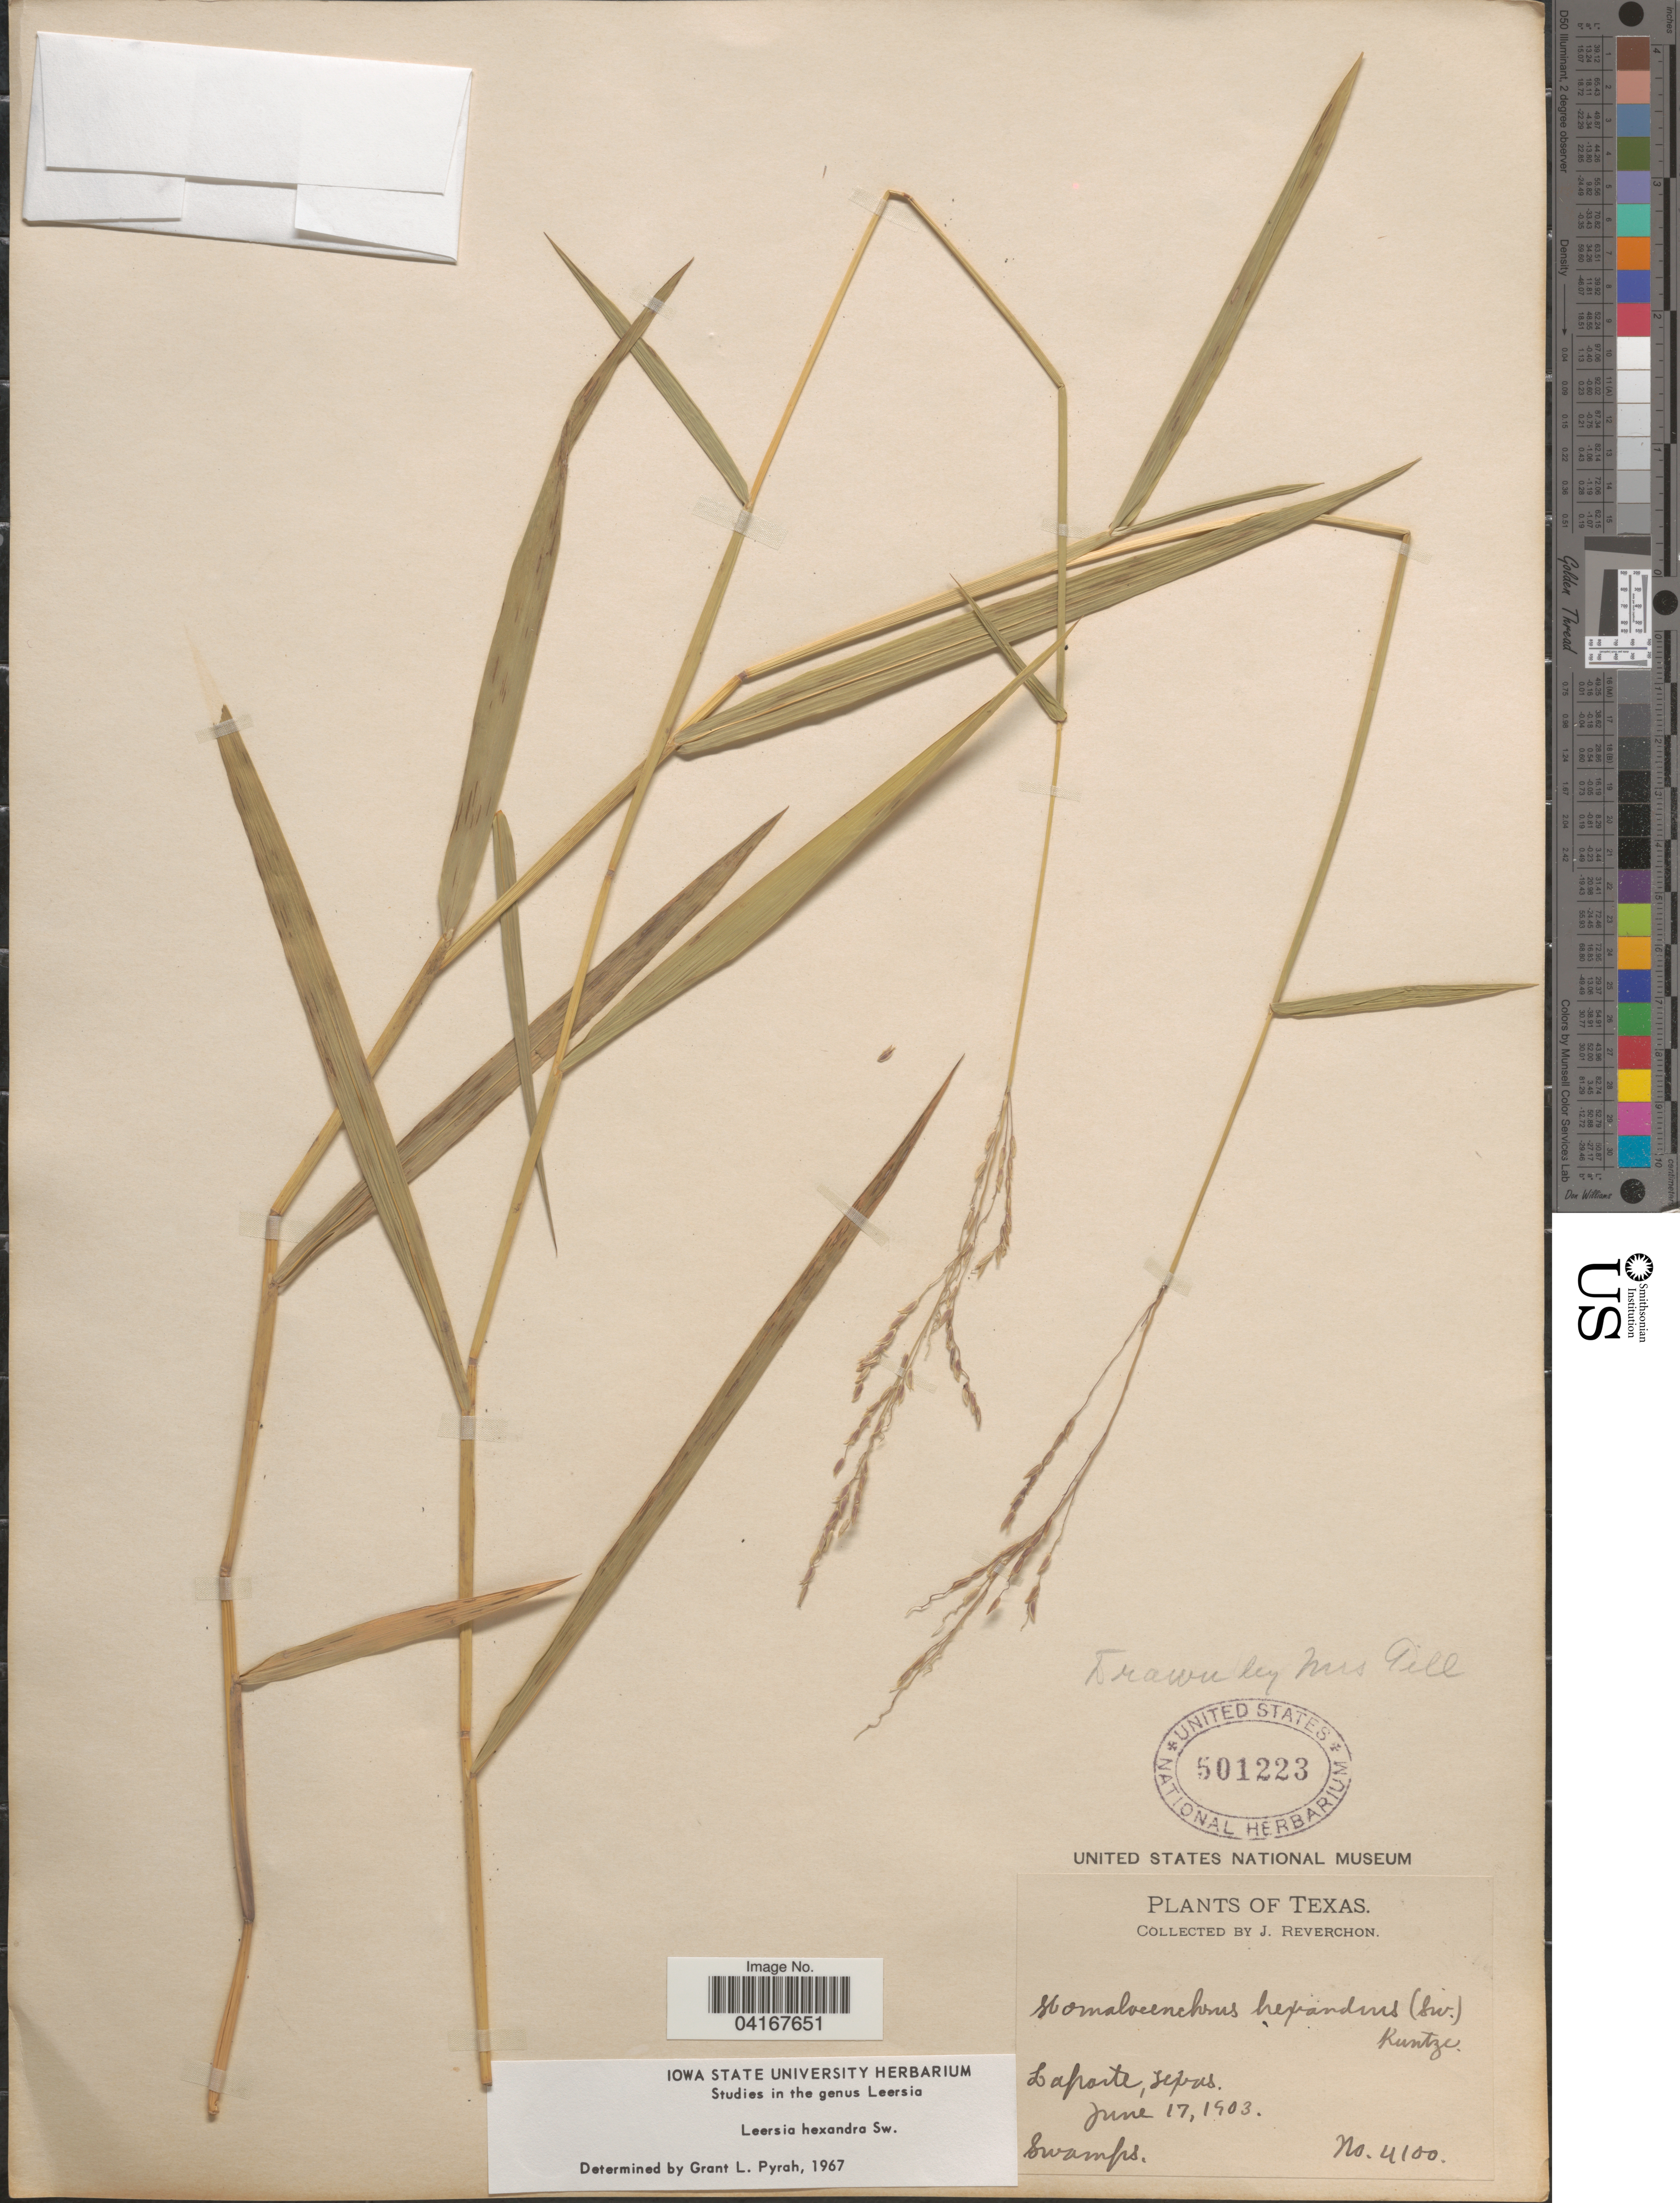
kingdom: Plantae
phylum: Tracheophyta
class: Liliopsida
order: Poales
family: Poaceae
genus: Leersia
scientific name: Leersia hexandra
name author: Sw.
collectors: J. Reverchon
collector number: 4100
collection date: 1903-06-17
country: United States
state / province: Texas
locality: La Porte.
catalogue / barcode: US 501223